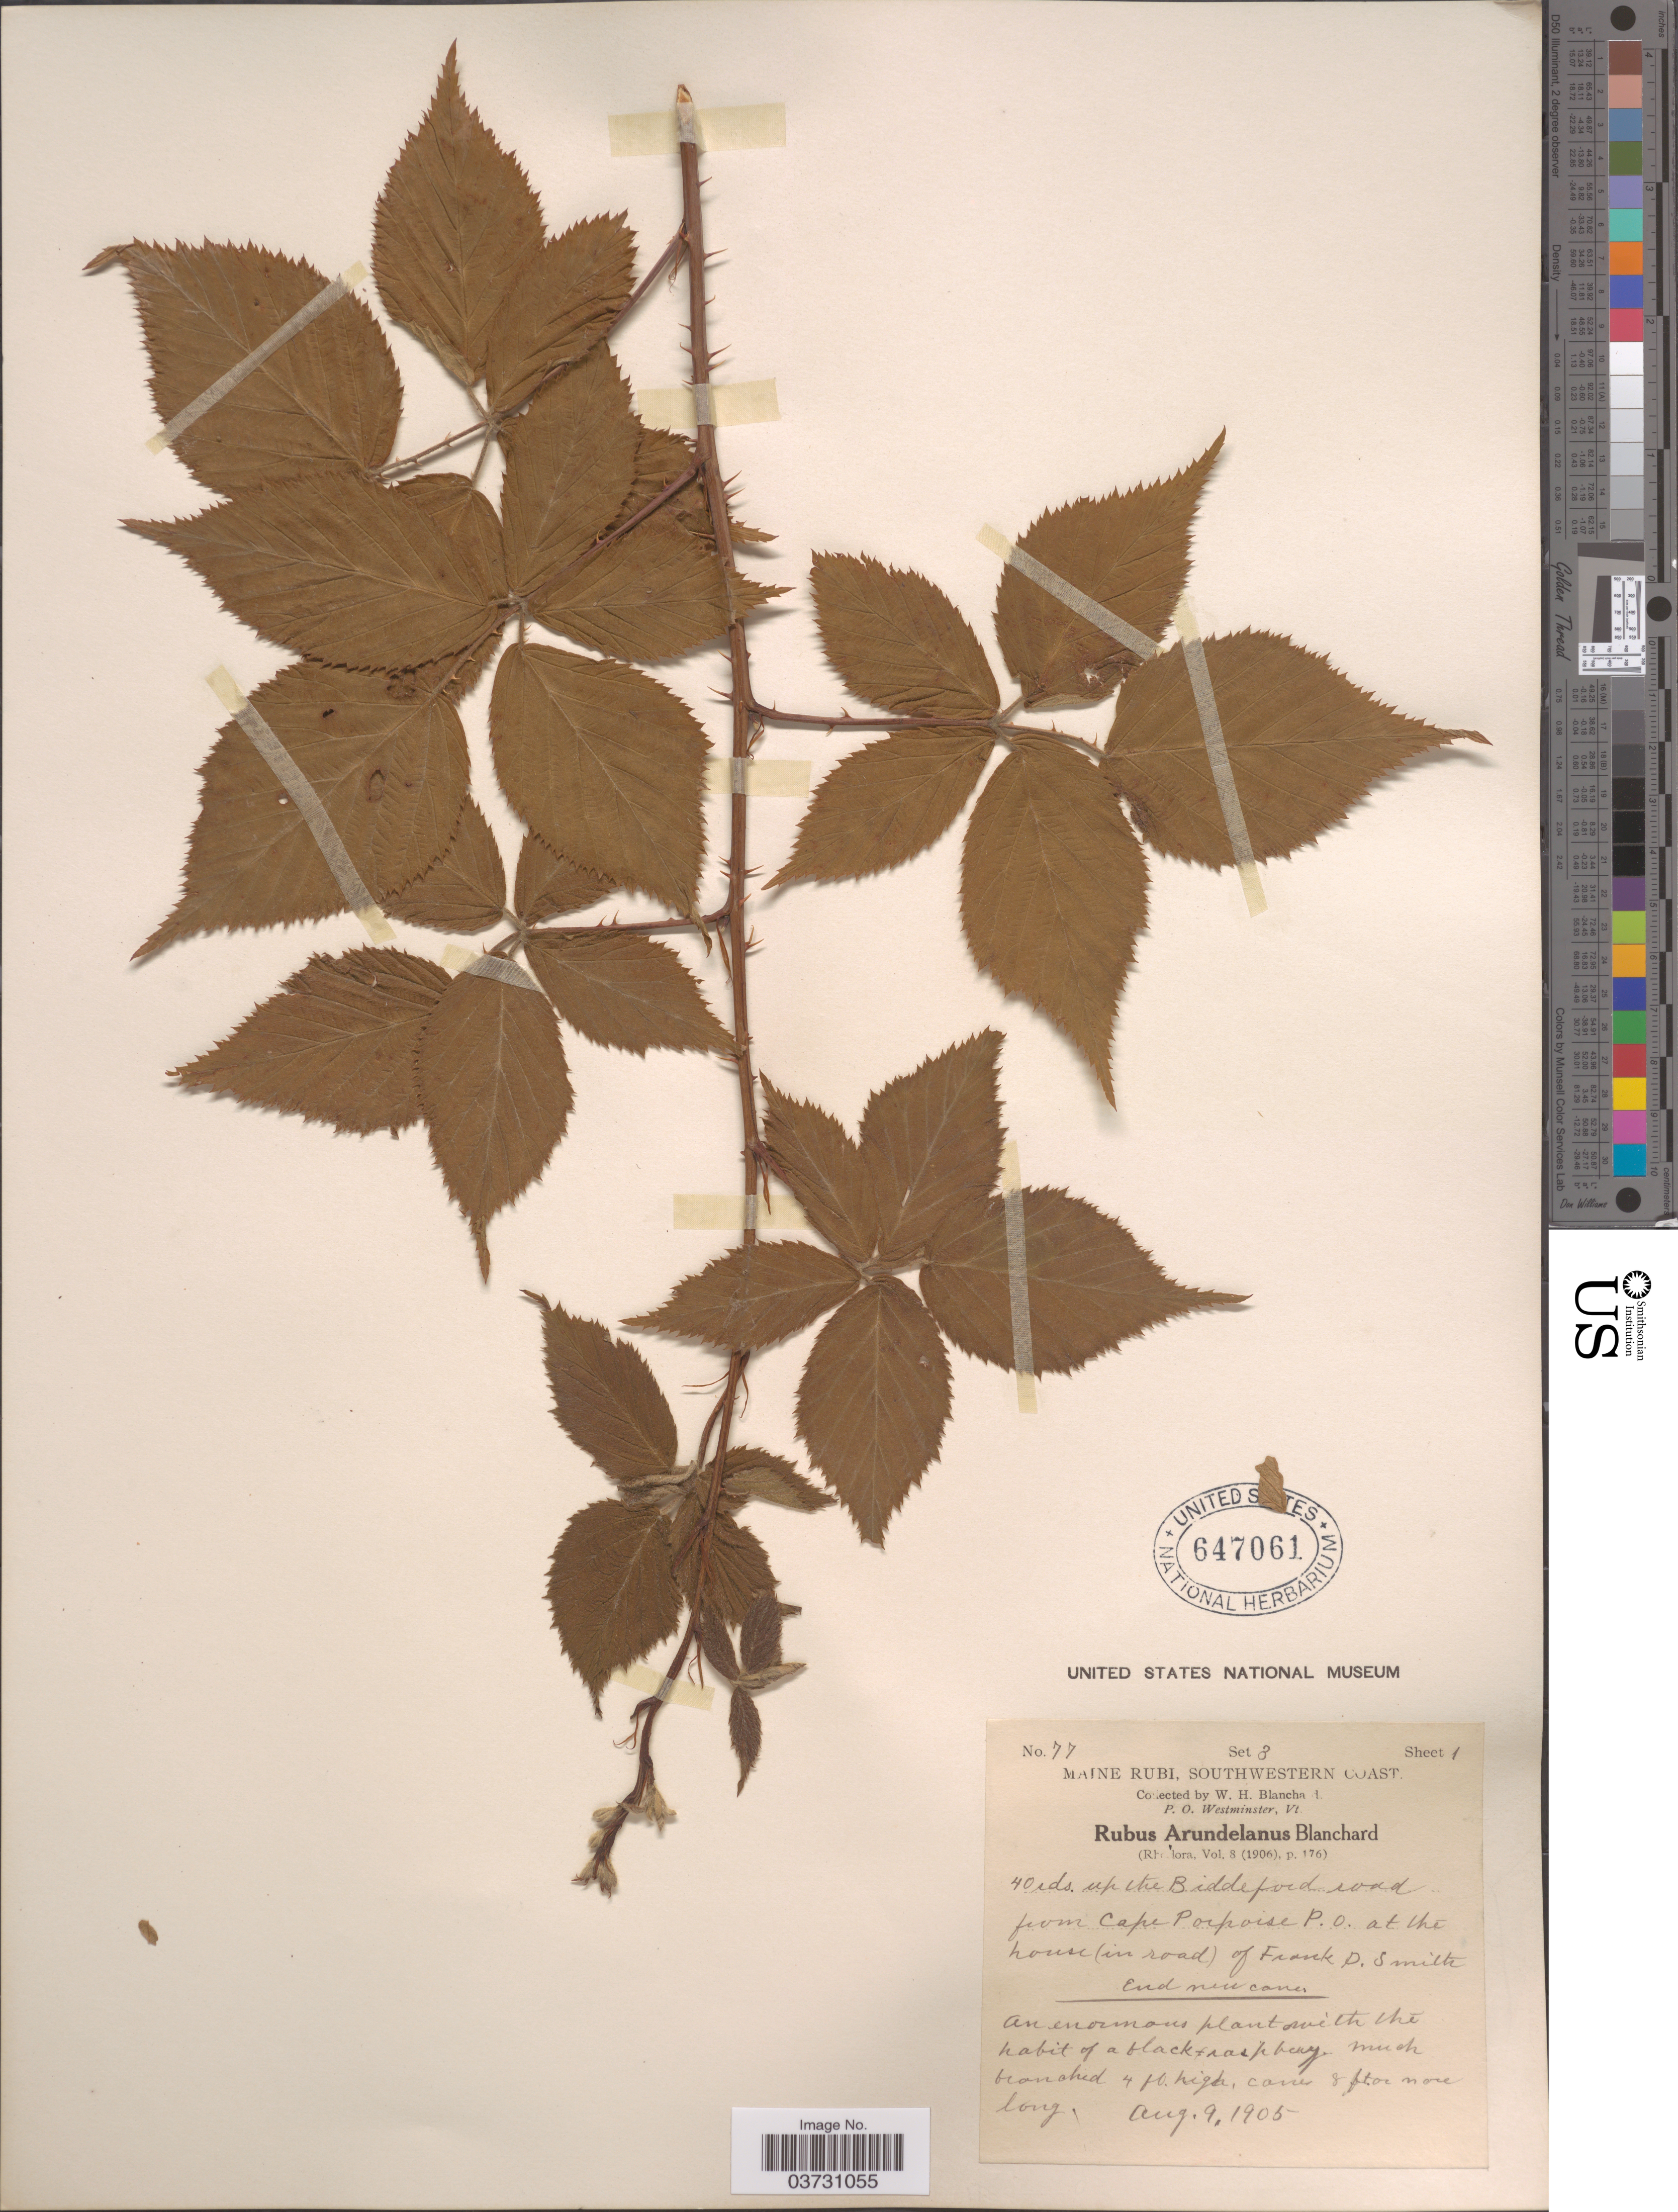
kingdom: Plantae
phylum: Tracheophyta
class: Magnoliopsida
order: Rosales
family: Rosaceae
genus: Rubus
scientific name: Rubus recurvans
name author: Blanch.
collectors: W. H. Blanchard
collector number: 77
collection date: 1905-08-09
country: United States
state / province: Maine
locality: Southwestern Coast. 40 rds. Up the Biddeford road from Cape Porpoise P.O. at the house (in road) of Frank D. Smith.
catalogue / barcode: US 647061